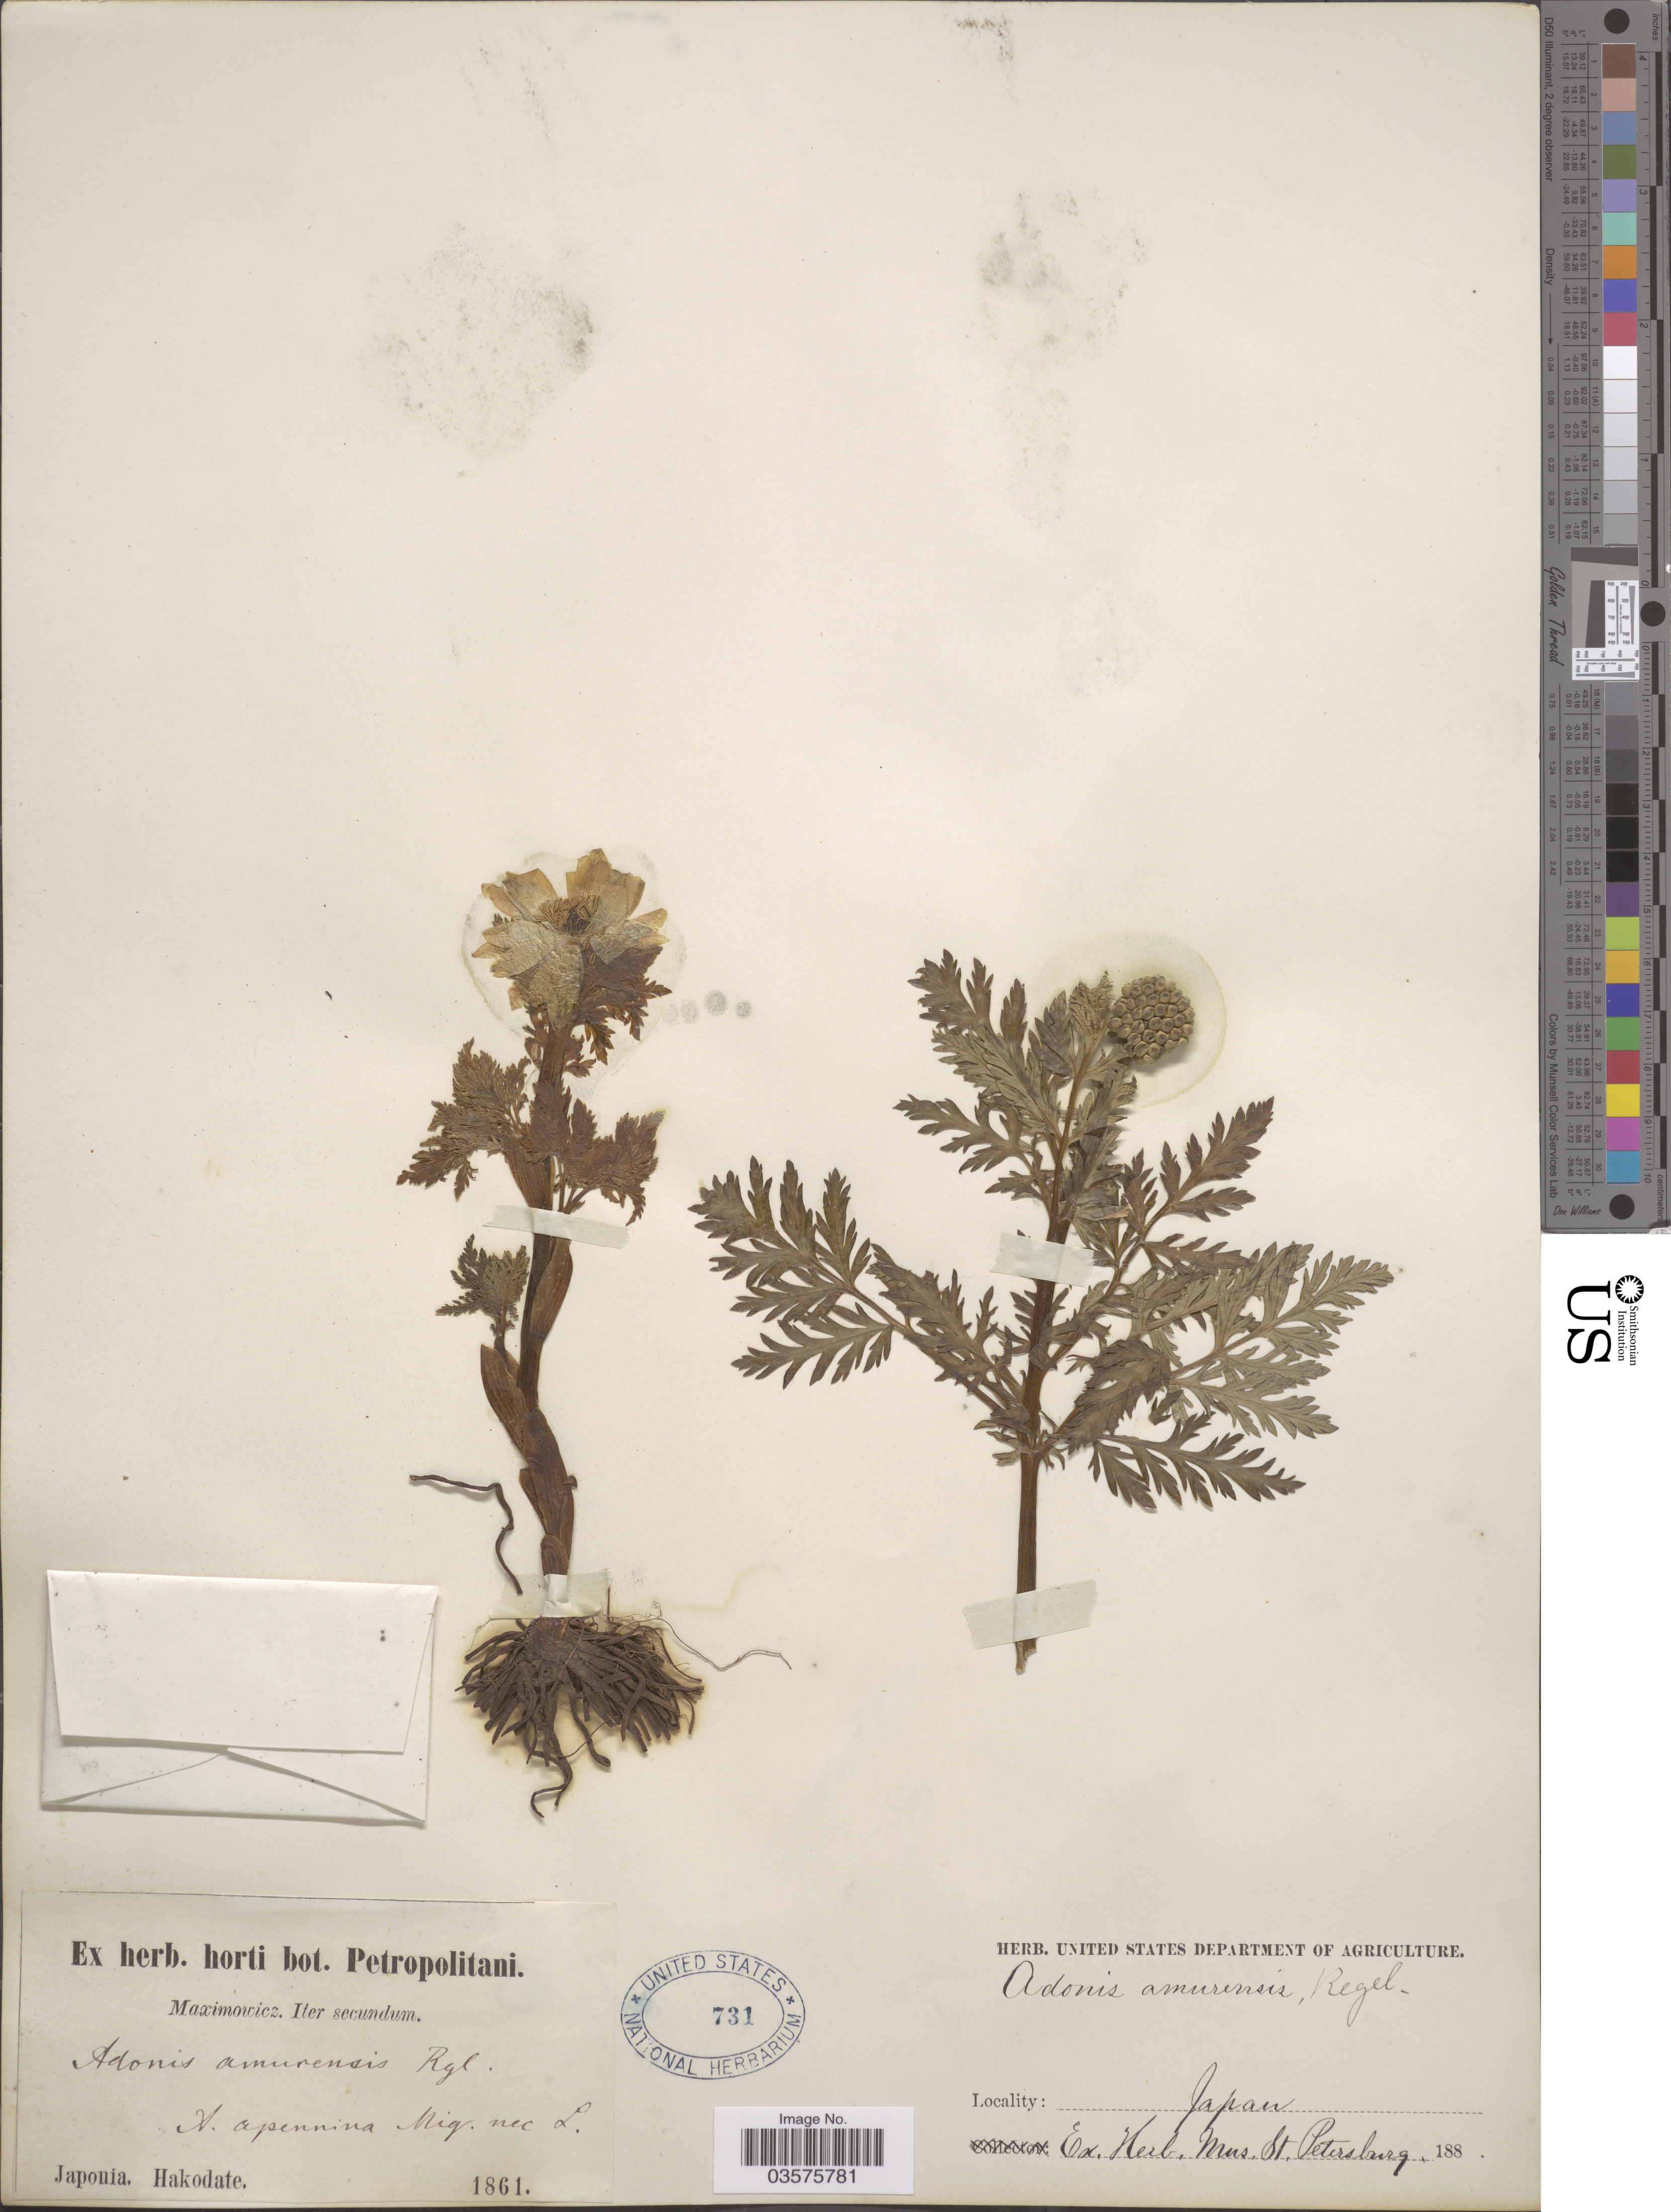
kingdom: Plantae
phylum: Tracheophyta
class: Magnoliopsida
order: Ranunculales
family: Ranunculaceae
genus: Adonis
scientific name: Adonis amurensis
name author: Regel & Radde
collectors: Maximowicz, --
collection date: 1861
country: Japan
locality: Hakodate.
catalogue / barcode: US 731